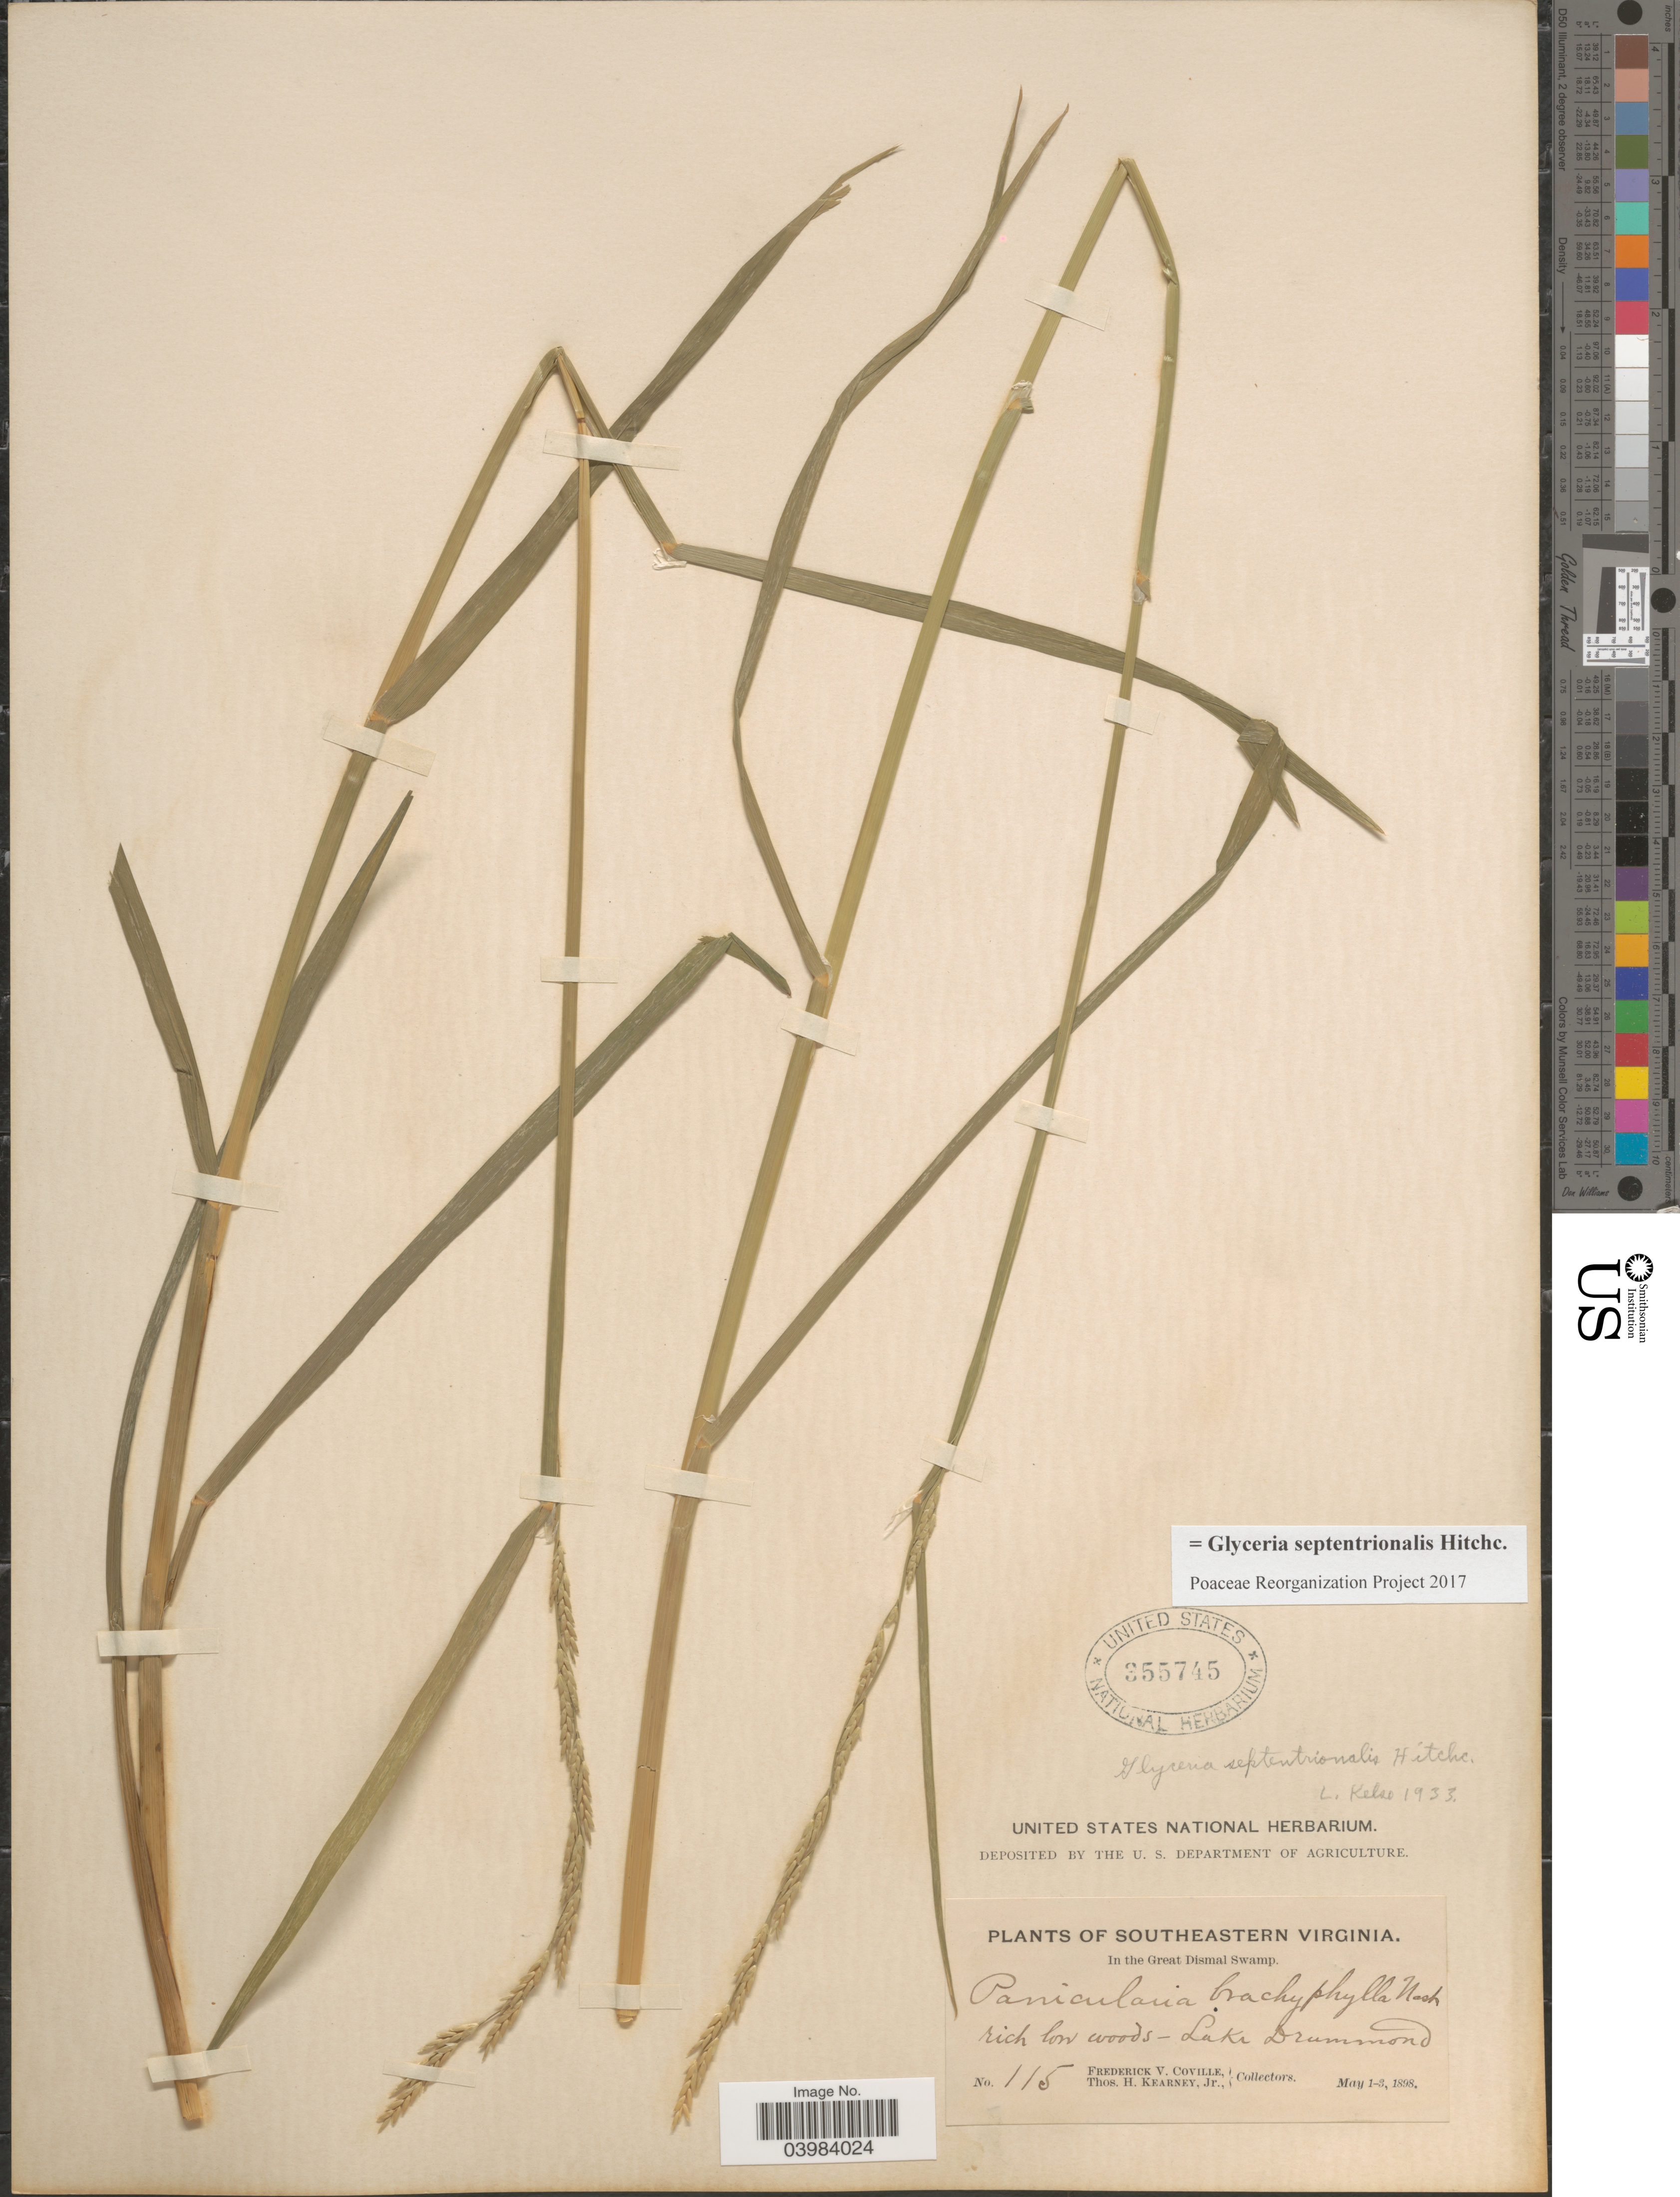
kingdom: Plantae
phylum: Tracheophyta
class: Liliopsida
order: Poales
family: Poaceae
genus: Glyceria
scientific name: Glyceria septentrionalis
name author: Hitchc.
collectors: F. V. Coville & T. H. Kearney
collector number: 115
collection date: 1898-05-01/1898-05-03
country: United States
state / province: Virginia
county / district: City of Chesapeake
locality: Southeastern Virginia. In the Great Dismal Swamp. Rich low woods - Lake Drummond.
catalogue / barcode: US 355745